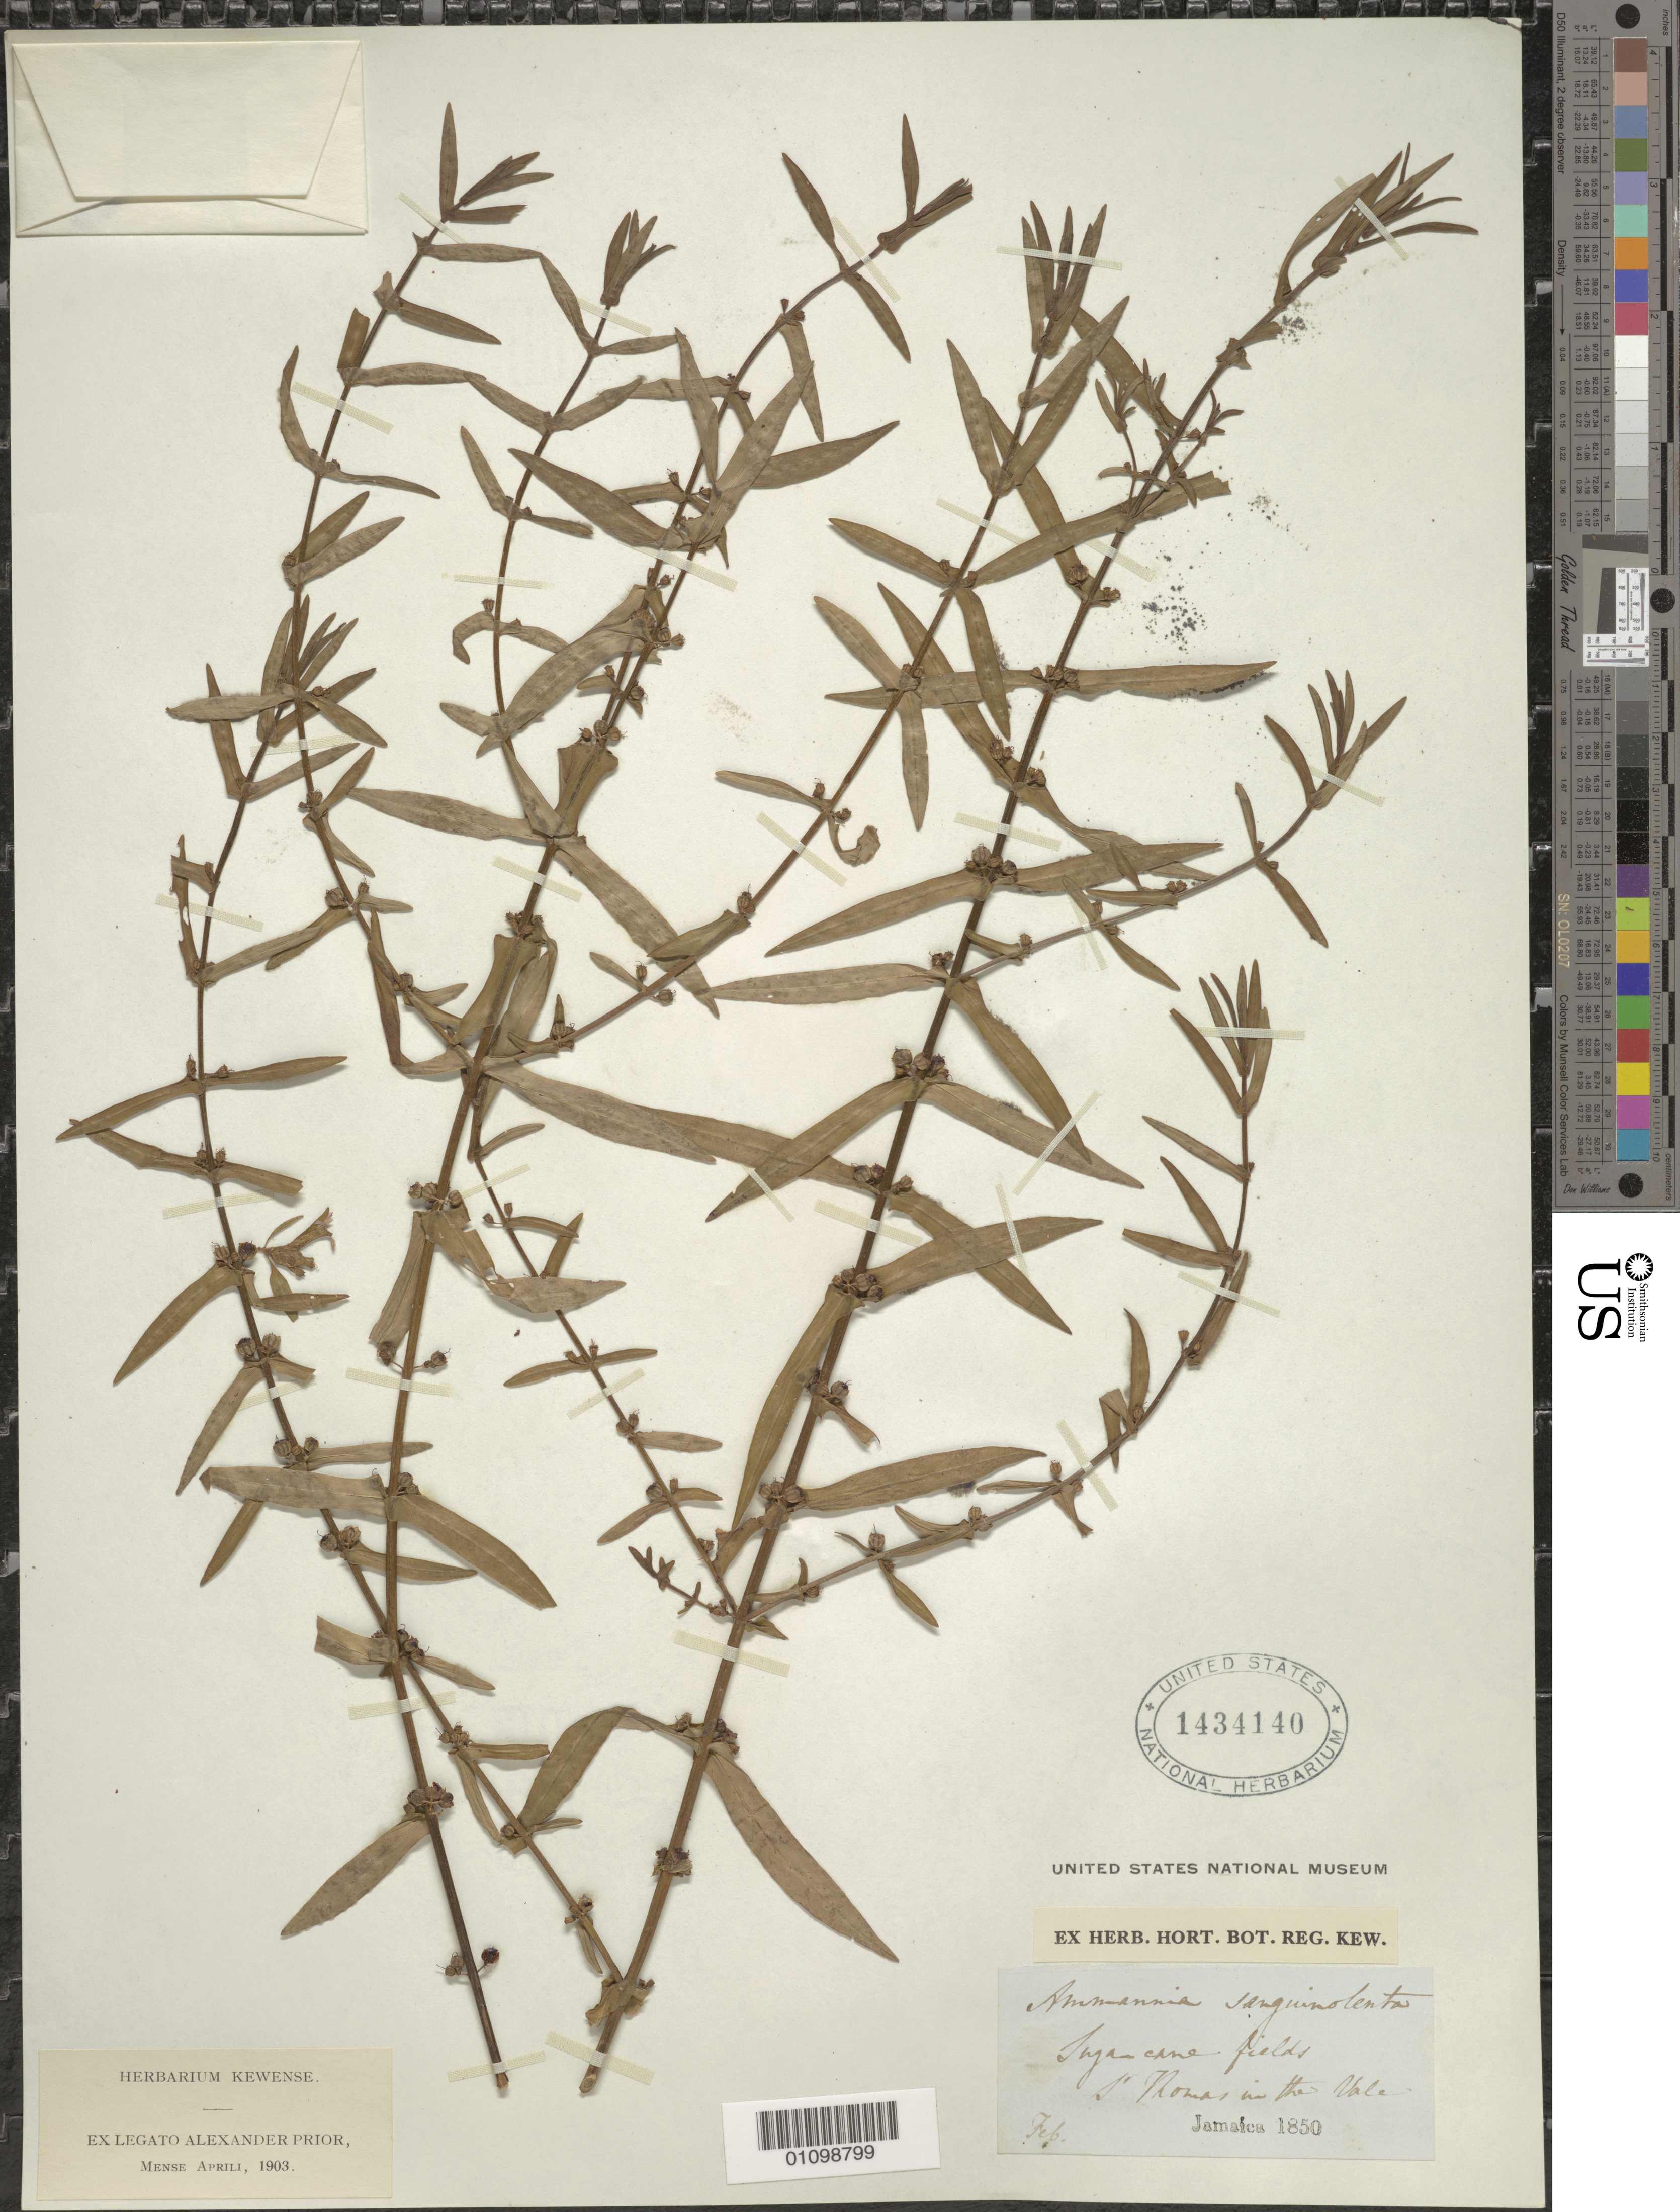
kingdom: Plantae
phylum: Tracheophyta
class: Magnoliopsida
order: Myrtales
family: Lythraceae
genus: Ammannia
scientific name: Ammannia coccinea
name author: Rottb.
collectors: R. C. Alexander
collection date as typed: Feb 1850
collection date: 1850-02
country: Jamaica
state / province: Saint Thomas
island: Jamaica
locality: Sugar cane fields. In the Vale.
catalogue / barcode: US 1434140